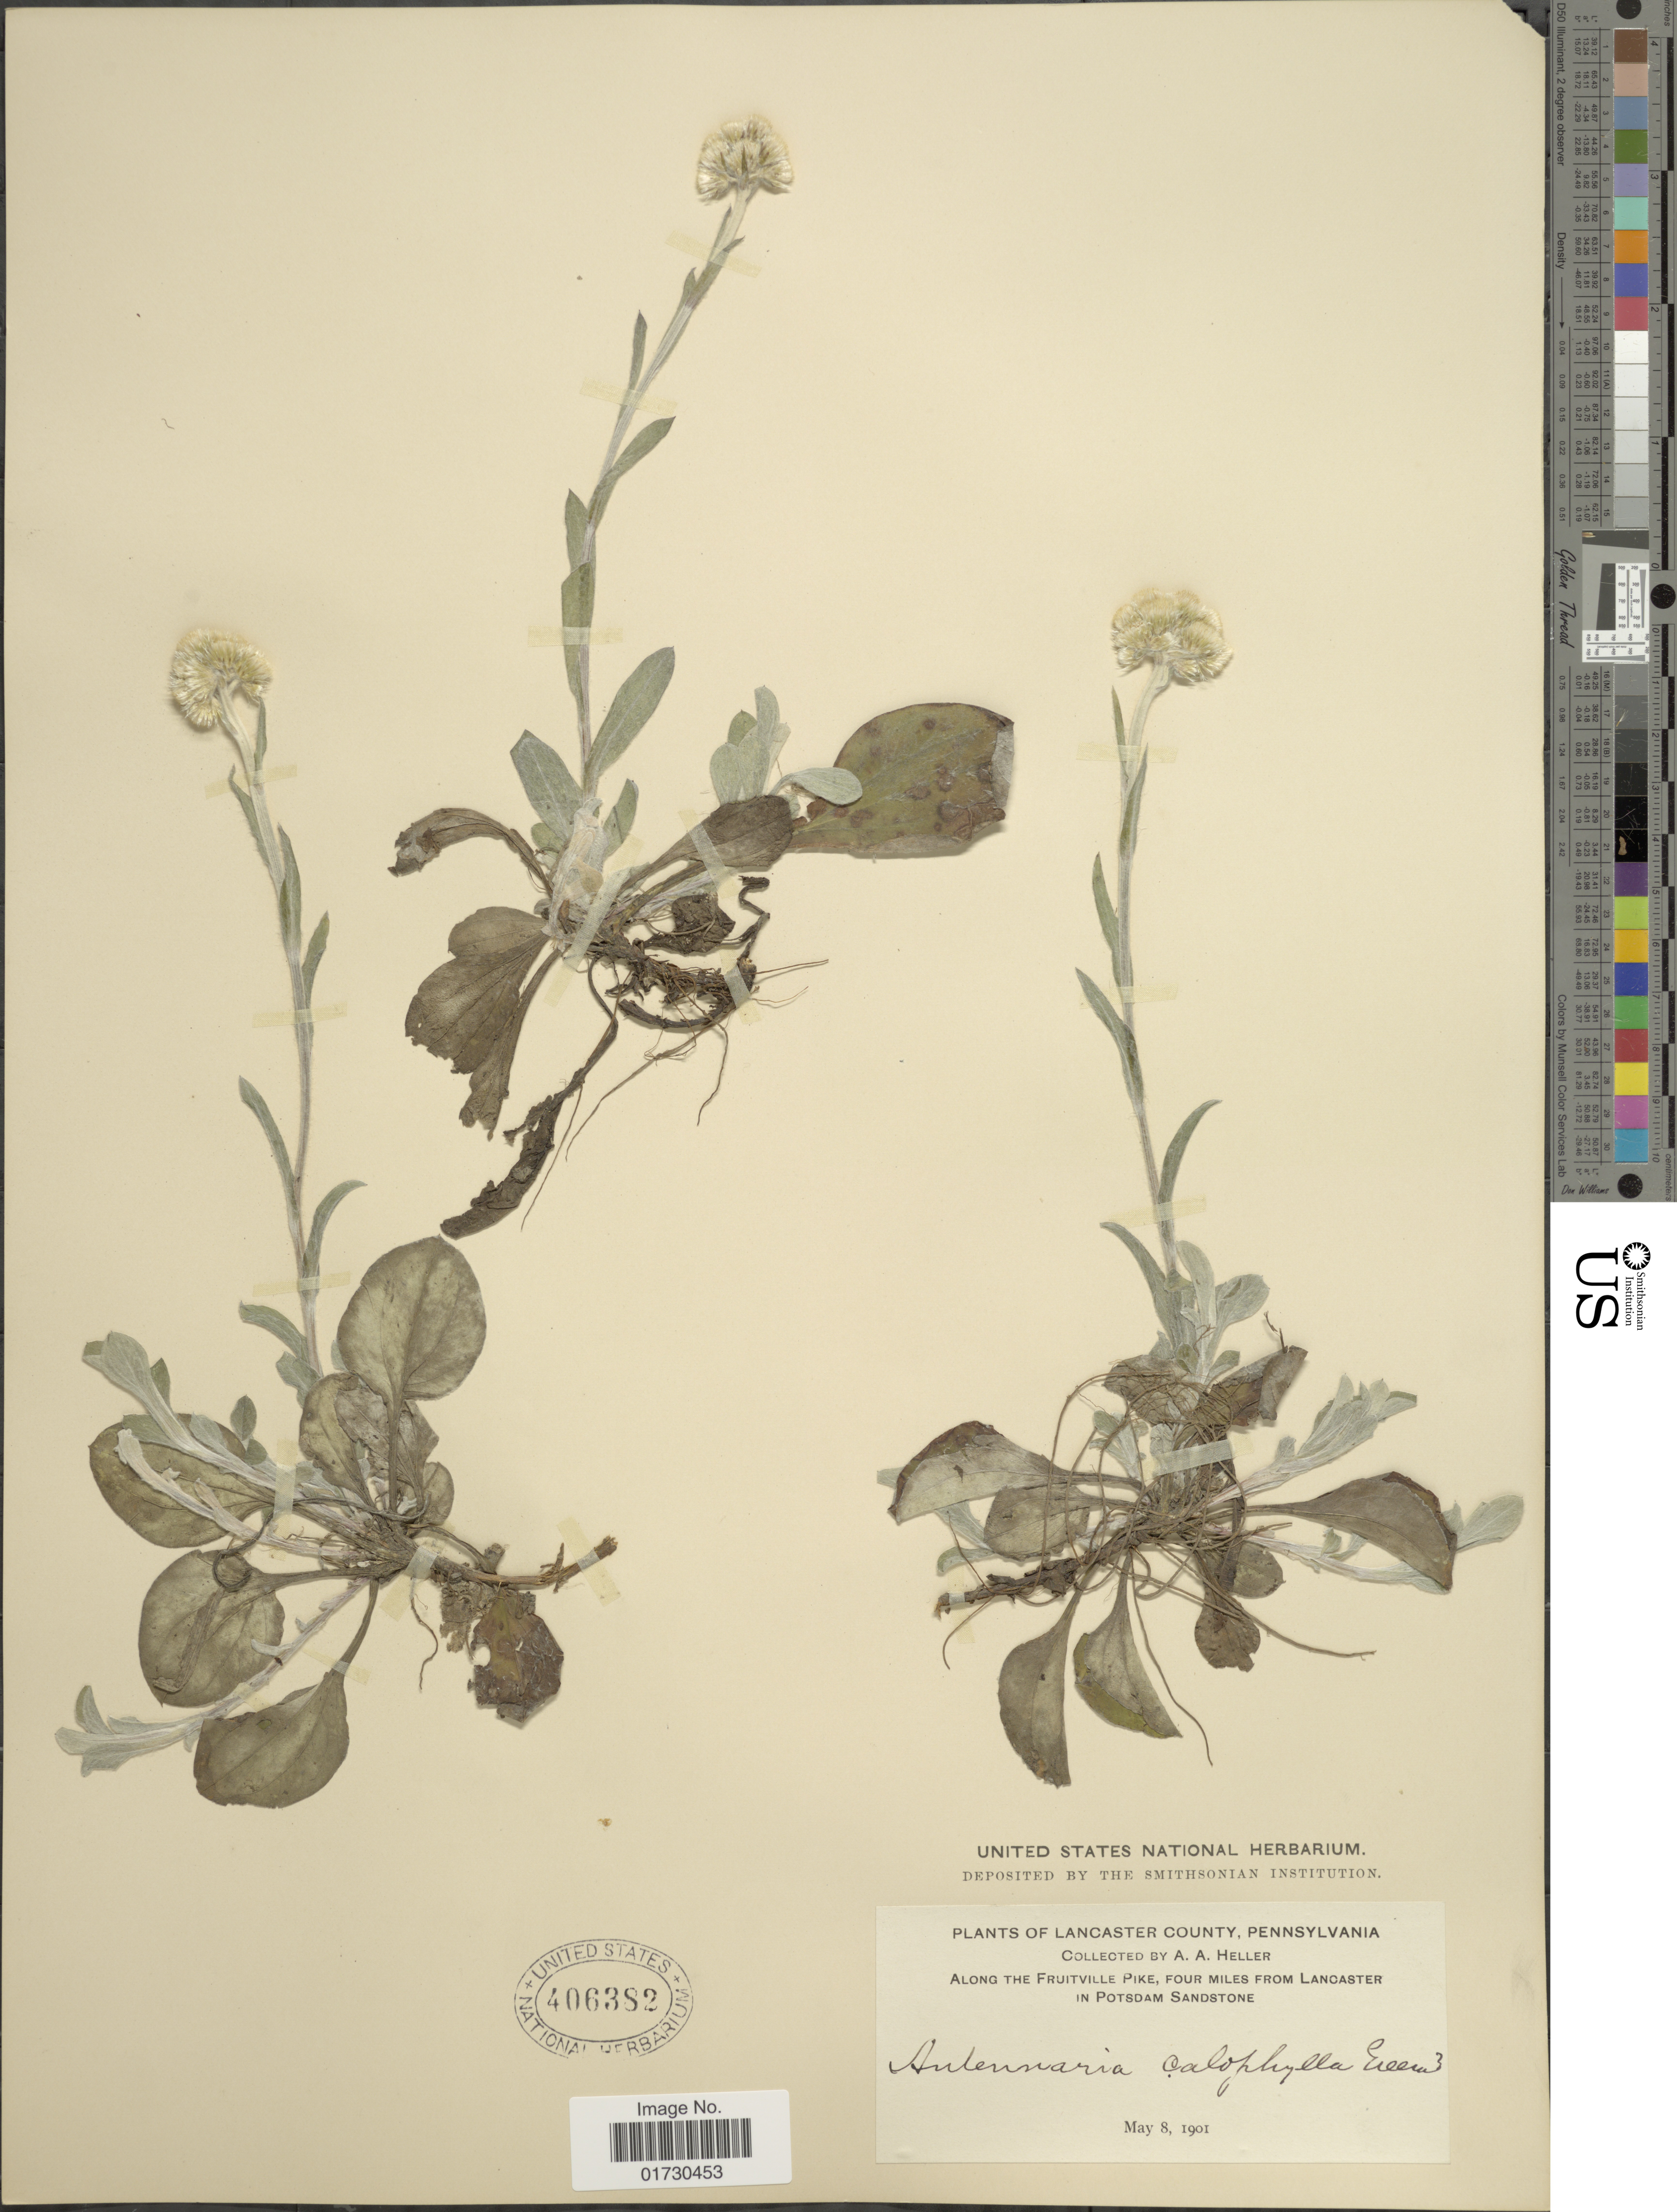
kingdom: Plantae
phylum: Tracheophyta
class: Magnoliopsida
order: Asterales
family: Asteraceae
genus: Antennaria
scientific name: Antennaria calophylla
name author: Greene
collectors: A. A. Heller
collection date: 1901-05-08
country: United States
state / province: Pennsylvania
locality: Lancaster County, Along the Fruitville Pike, Four Miles from Lancaster in Potsdam Sandstone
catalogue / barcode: US 406382